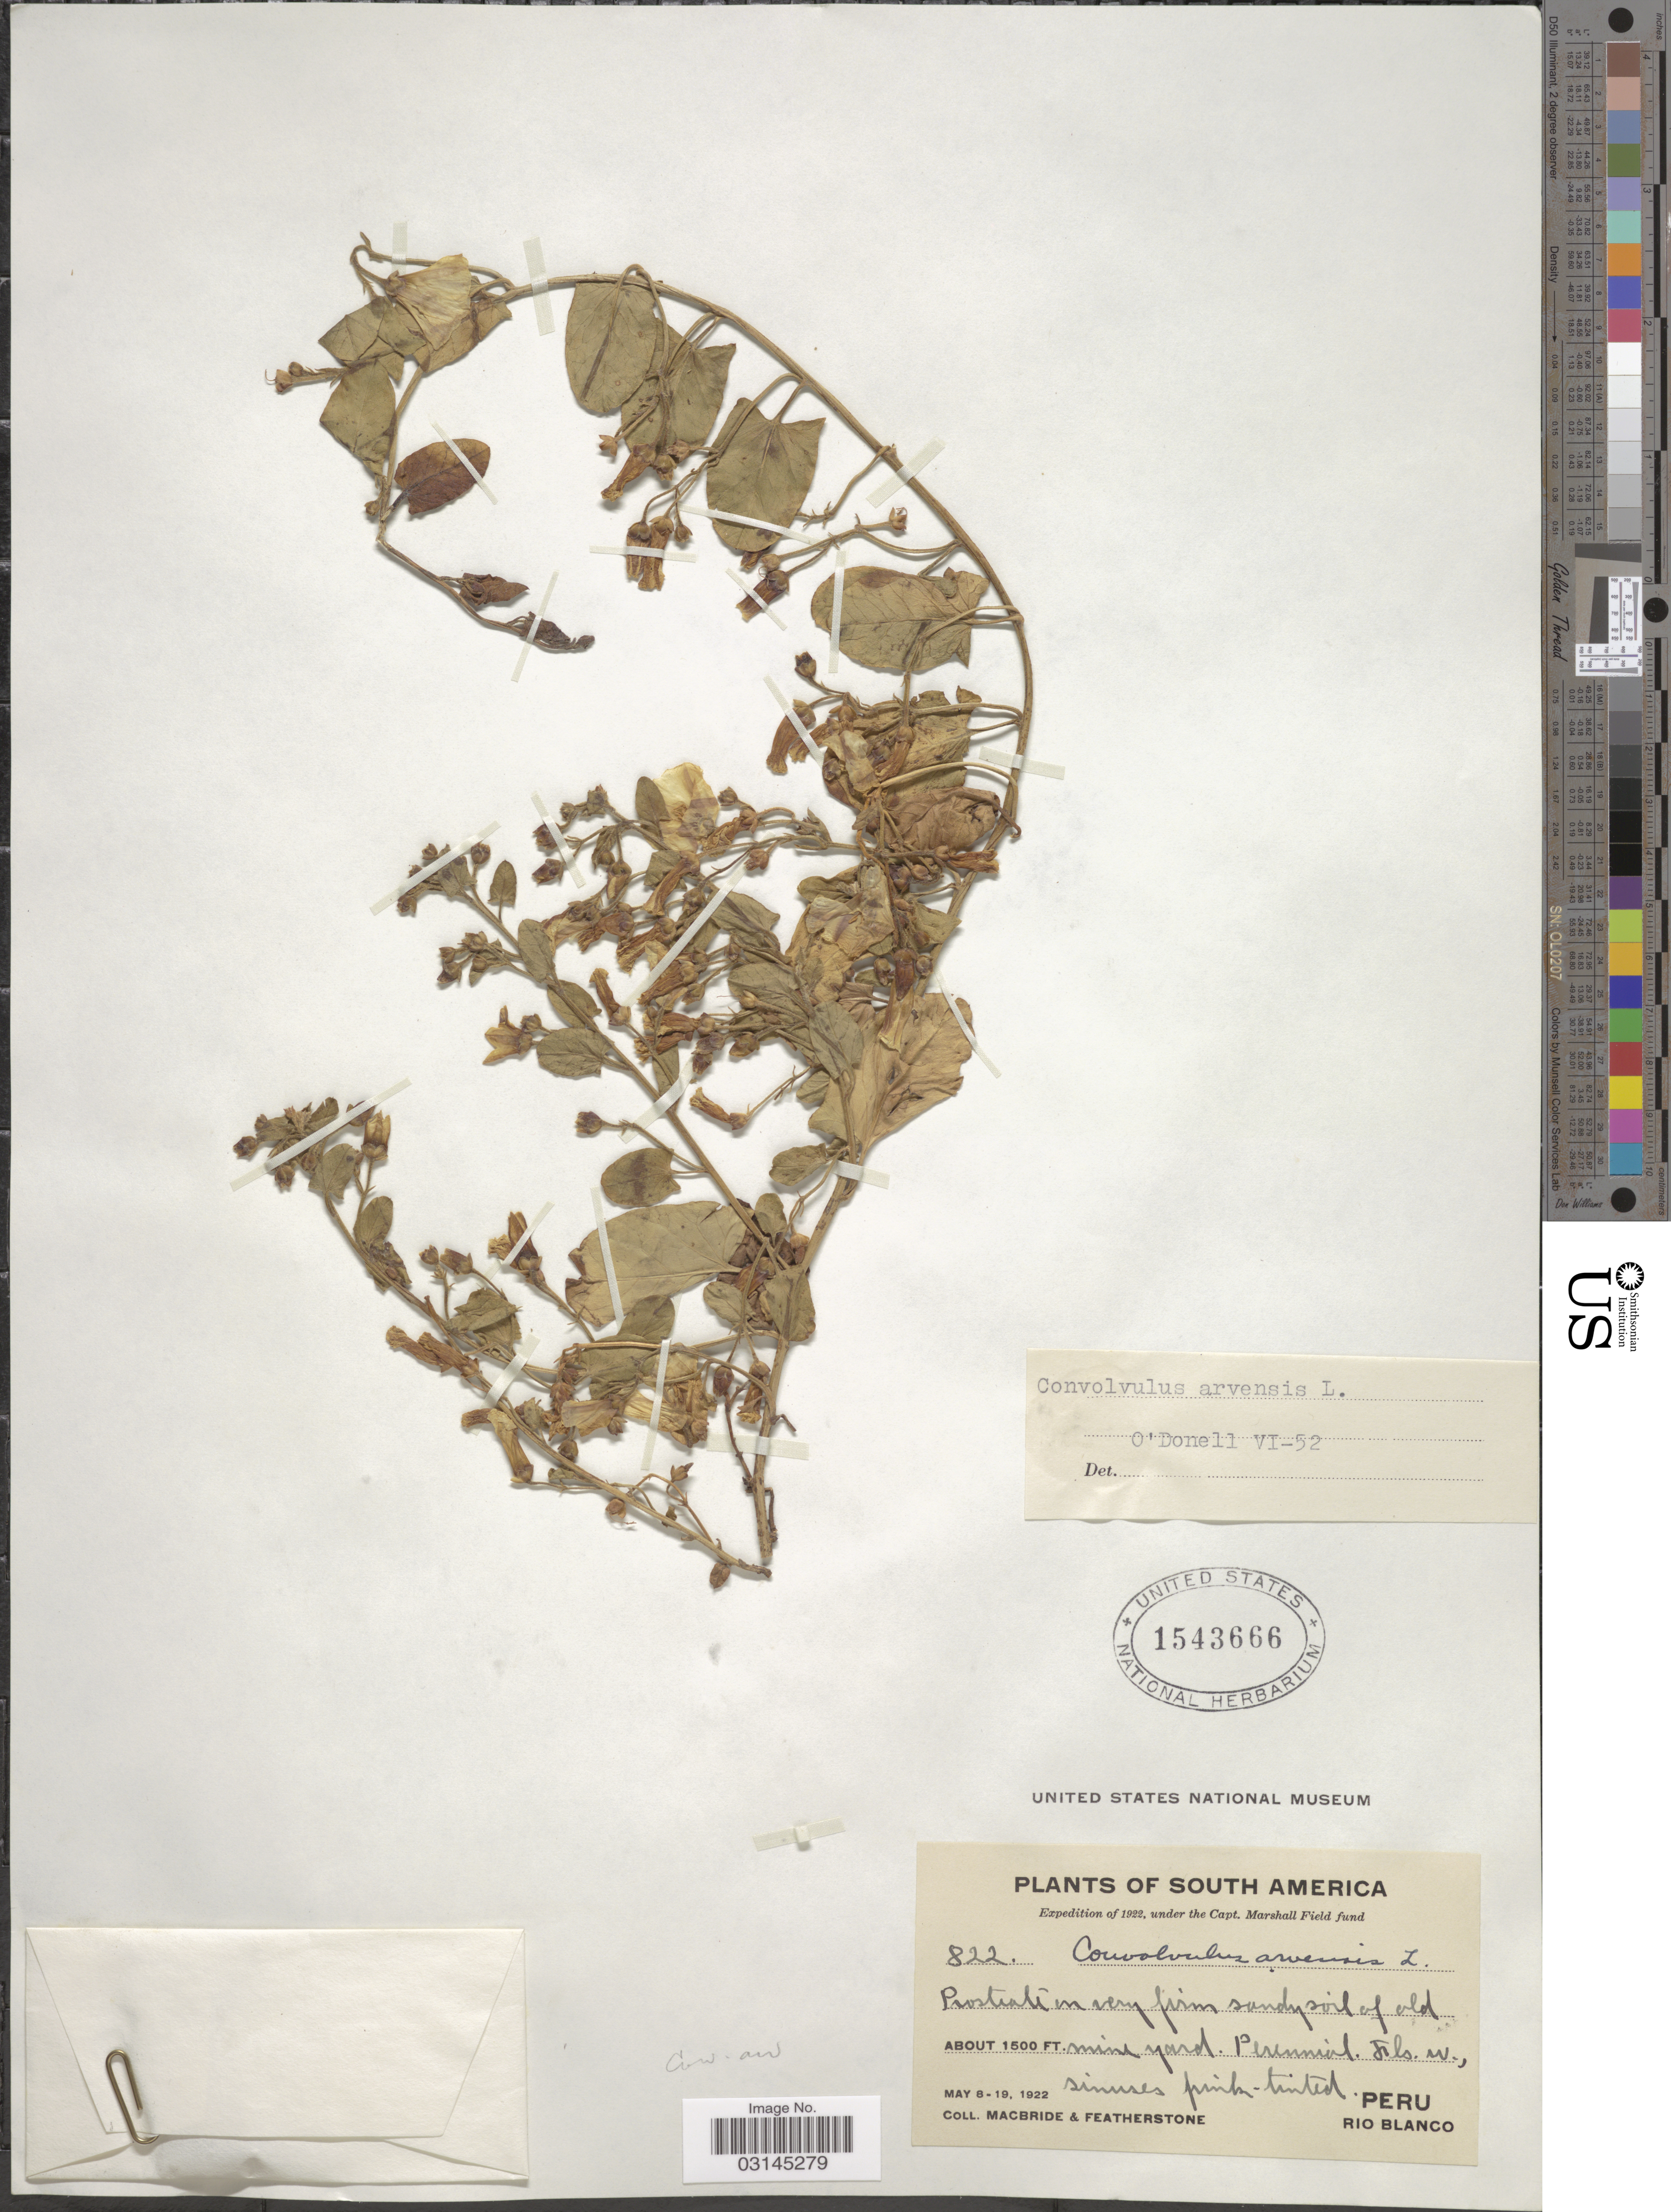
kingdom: Plantae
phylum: Tracheophyta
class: Magnoliopsida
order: Solanales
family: Convolvulaceae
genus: Convolvulus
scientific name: Convolvulus arvensis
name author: L.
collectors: Macbride, -- & -. Featherstone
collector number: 822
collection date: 1922-05-08/1922-05-19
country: Peru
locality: Rio Blanco.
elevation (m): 457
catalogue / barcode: US 1543666